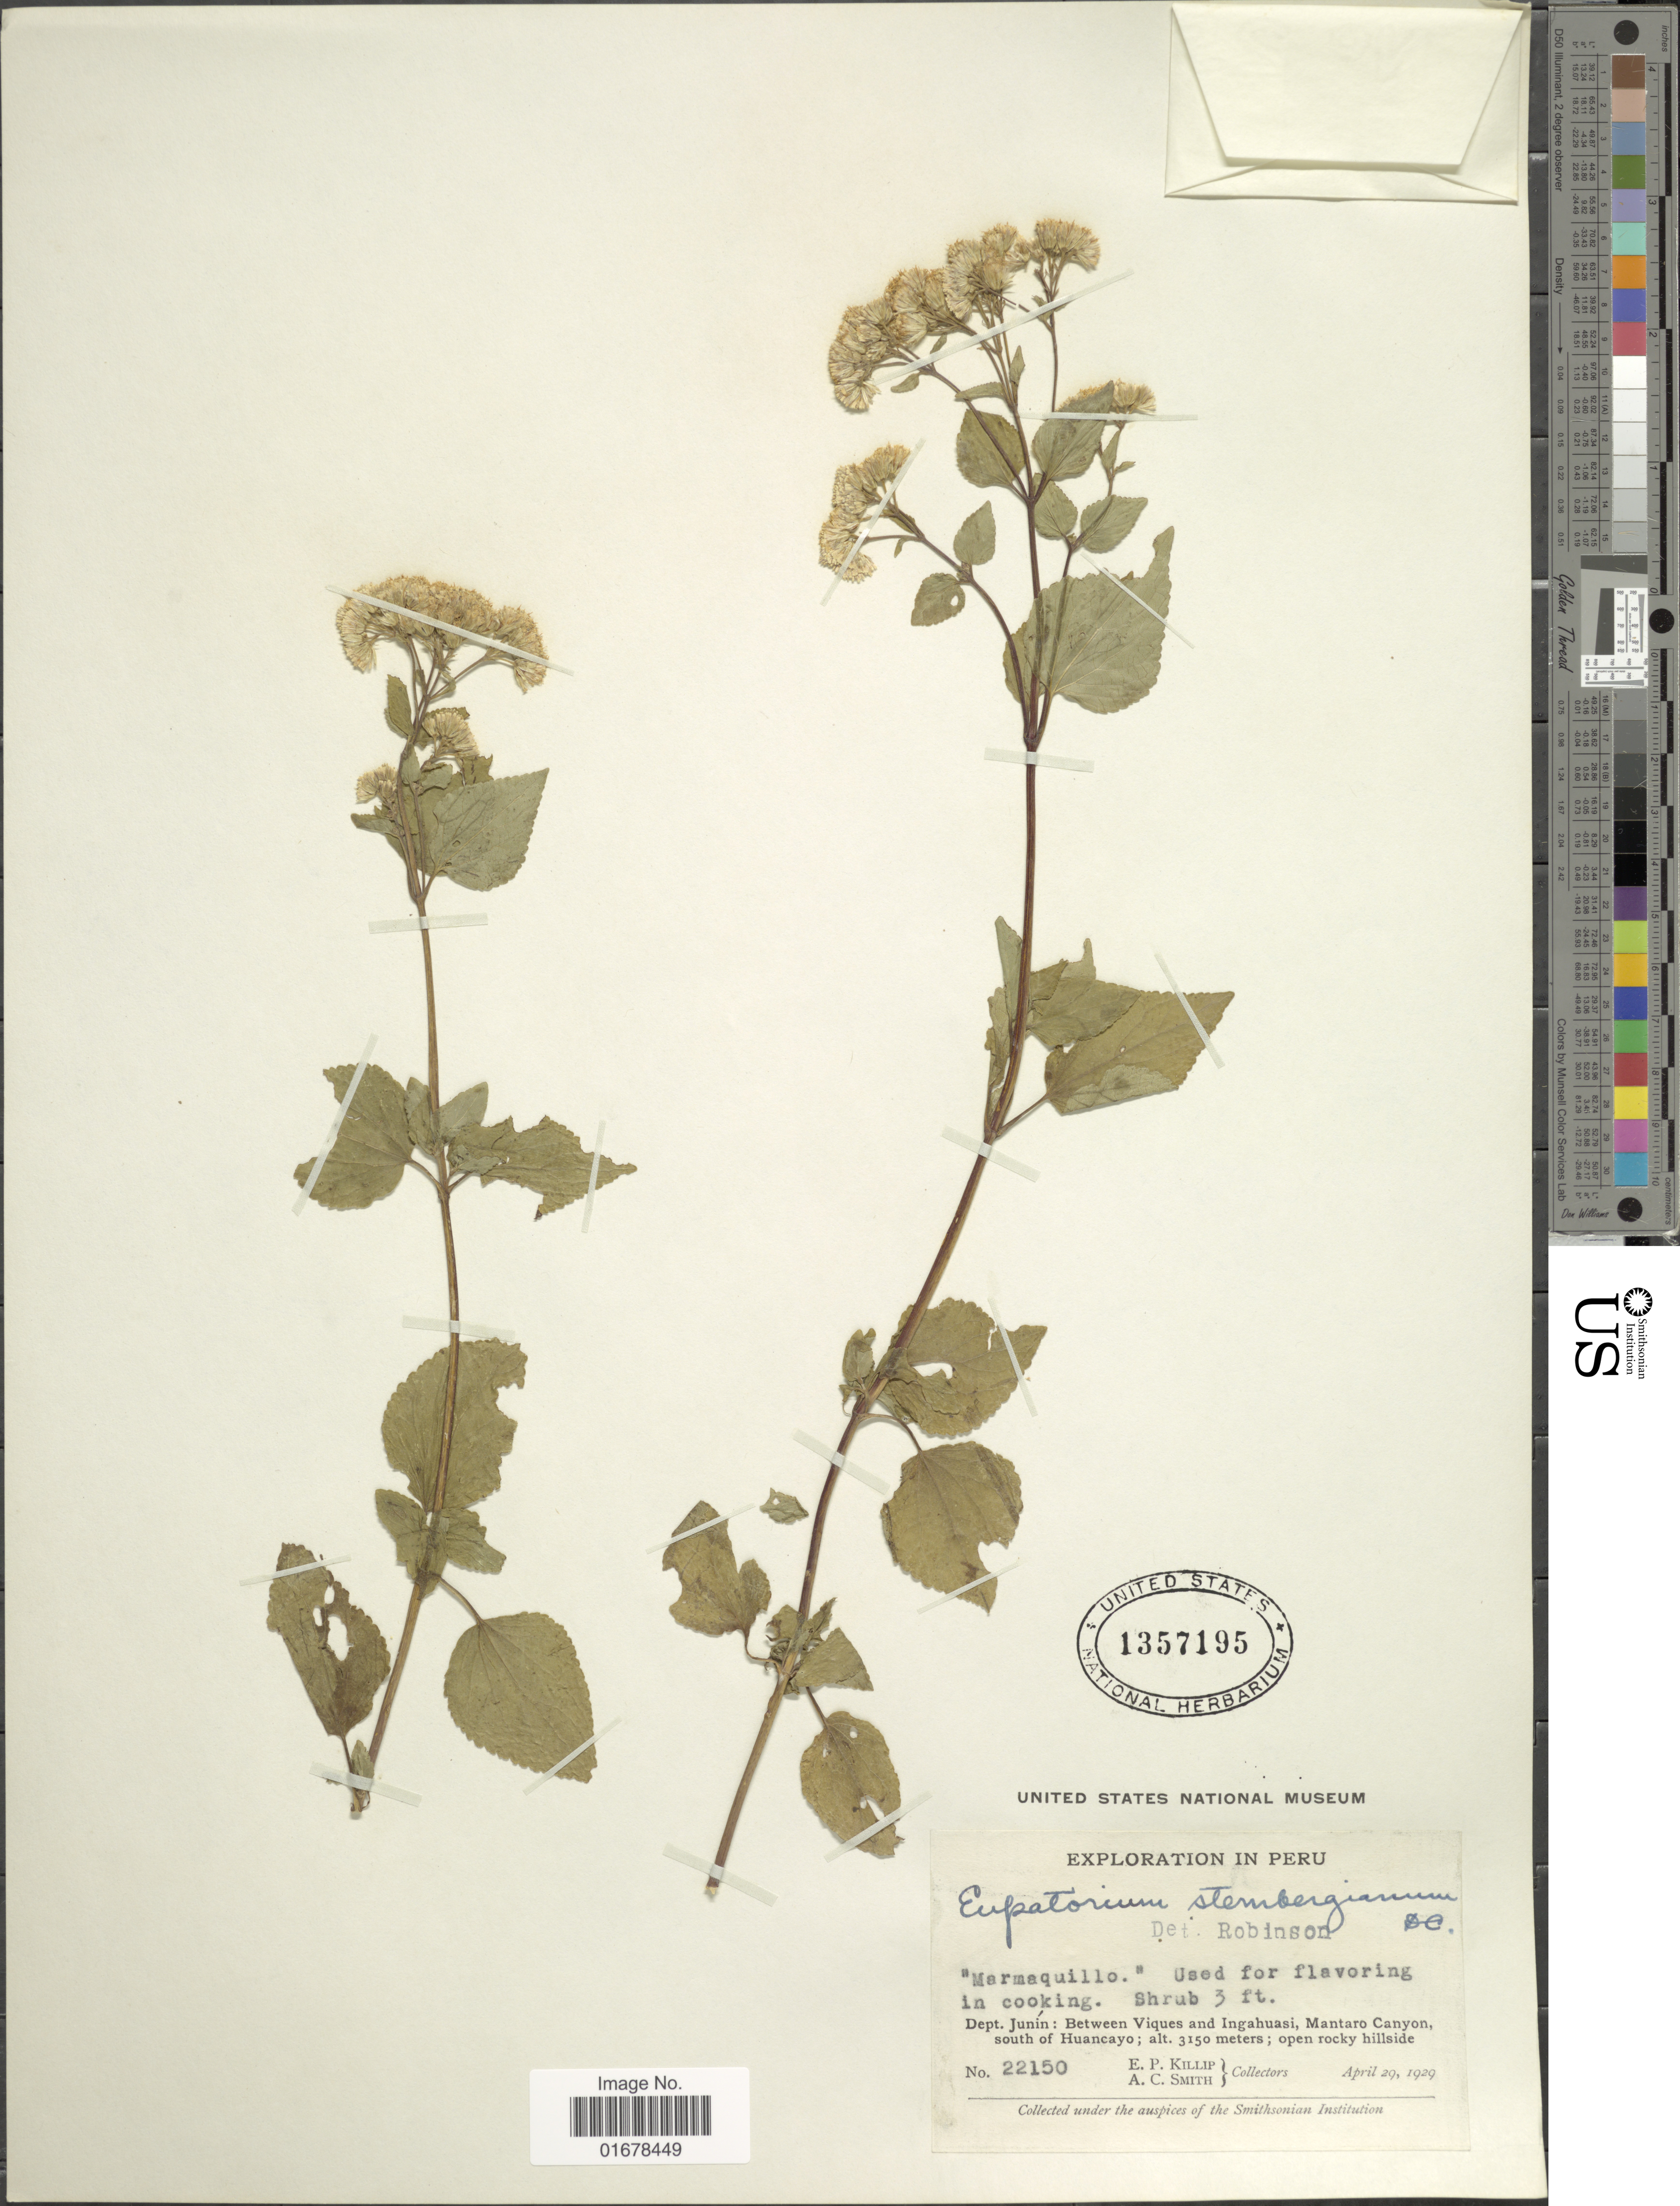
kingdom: Plantae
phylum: Tracheophyta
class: Magnoliopsida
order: Asterales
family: Asteraceae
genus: Ageratina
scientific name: Ageratina sternbergiana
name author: (DC.) R.M. King & H. Rob.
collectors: E. P. Killip & A. C. Smith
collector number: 22150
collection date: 1929-04-29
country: Peru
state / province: Junín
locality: Marmaquillo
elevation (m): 3150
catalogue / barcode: US 1357195